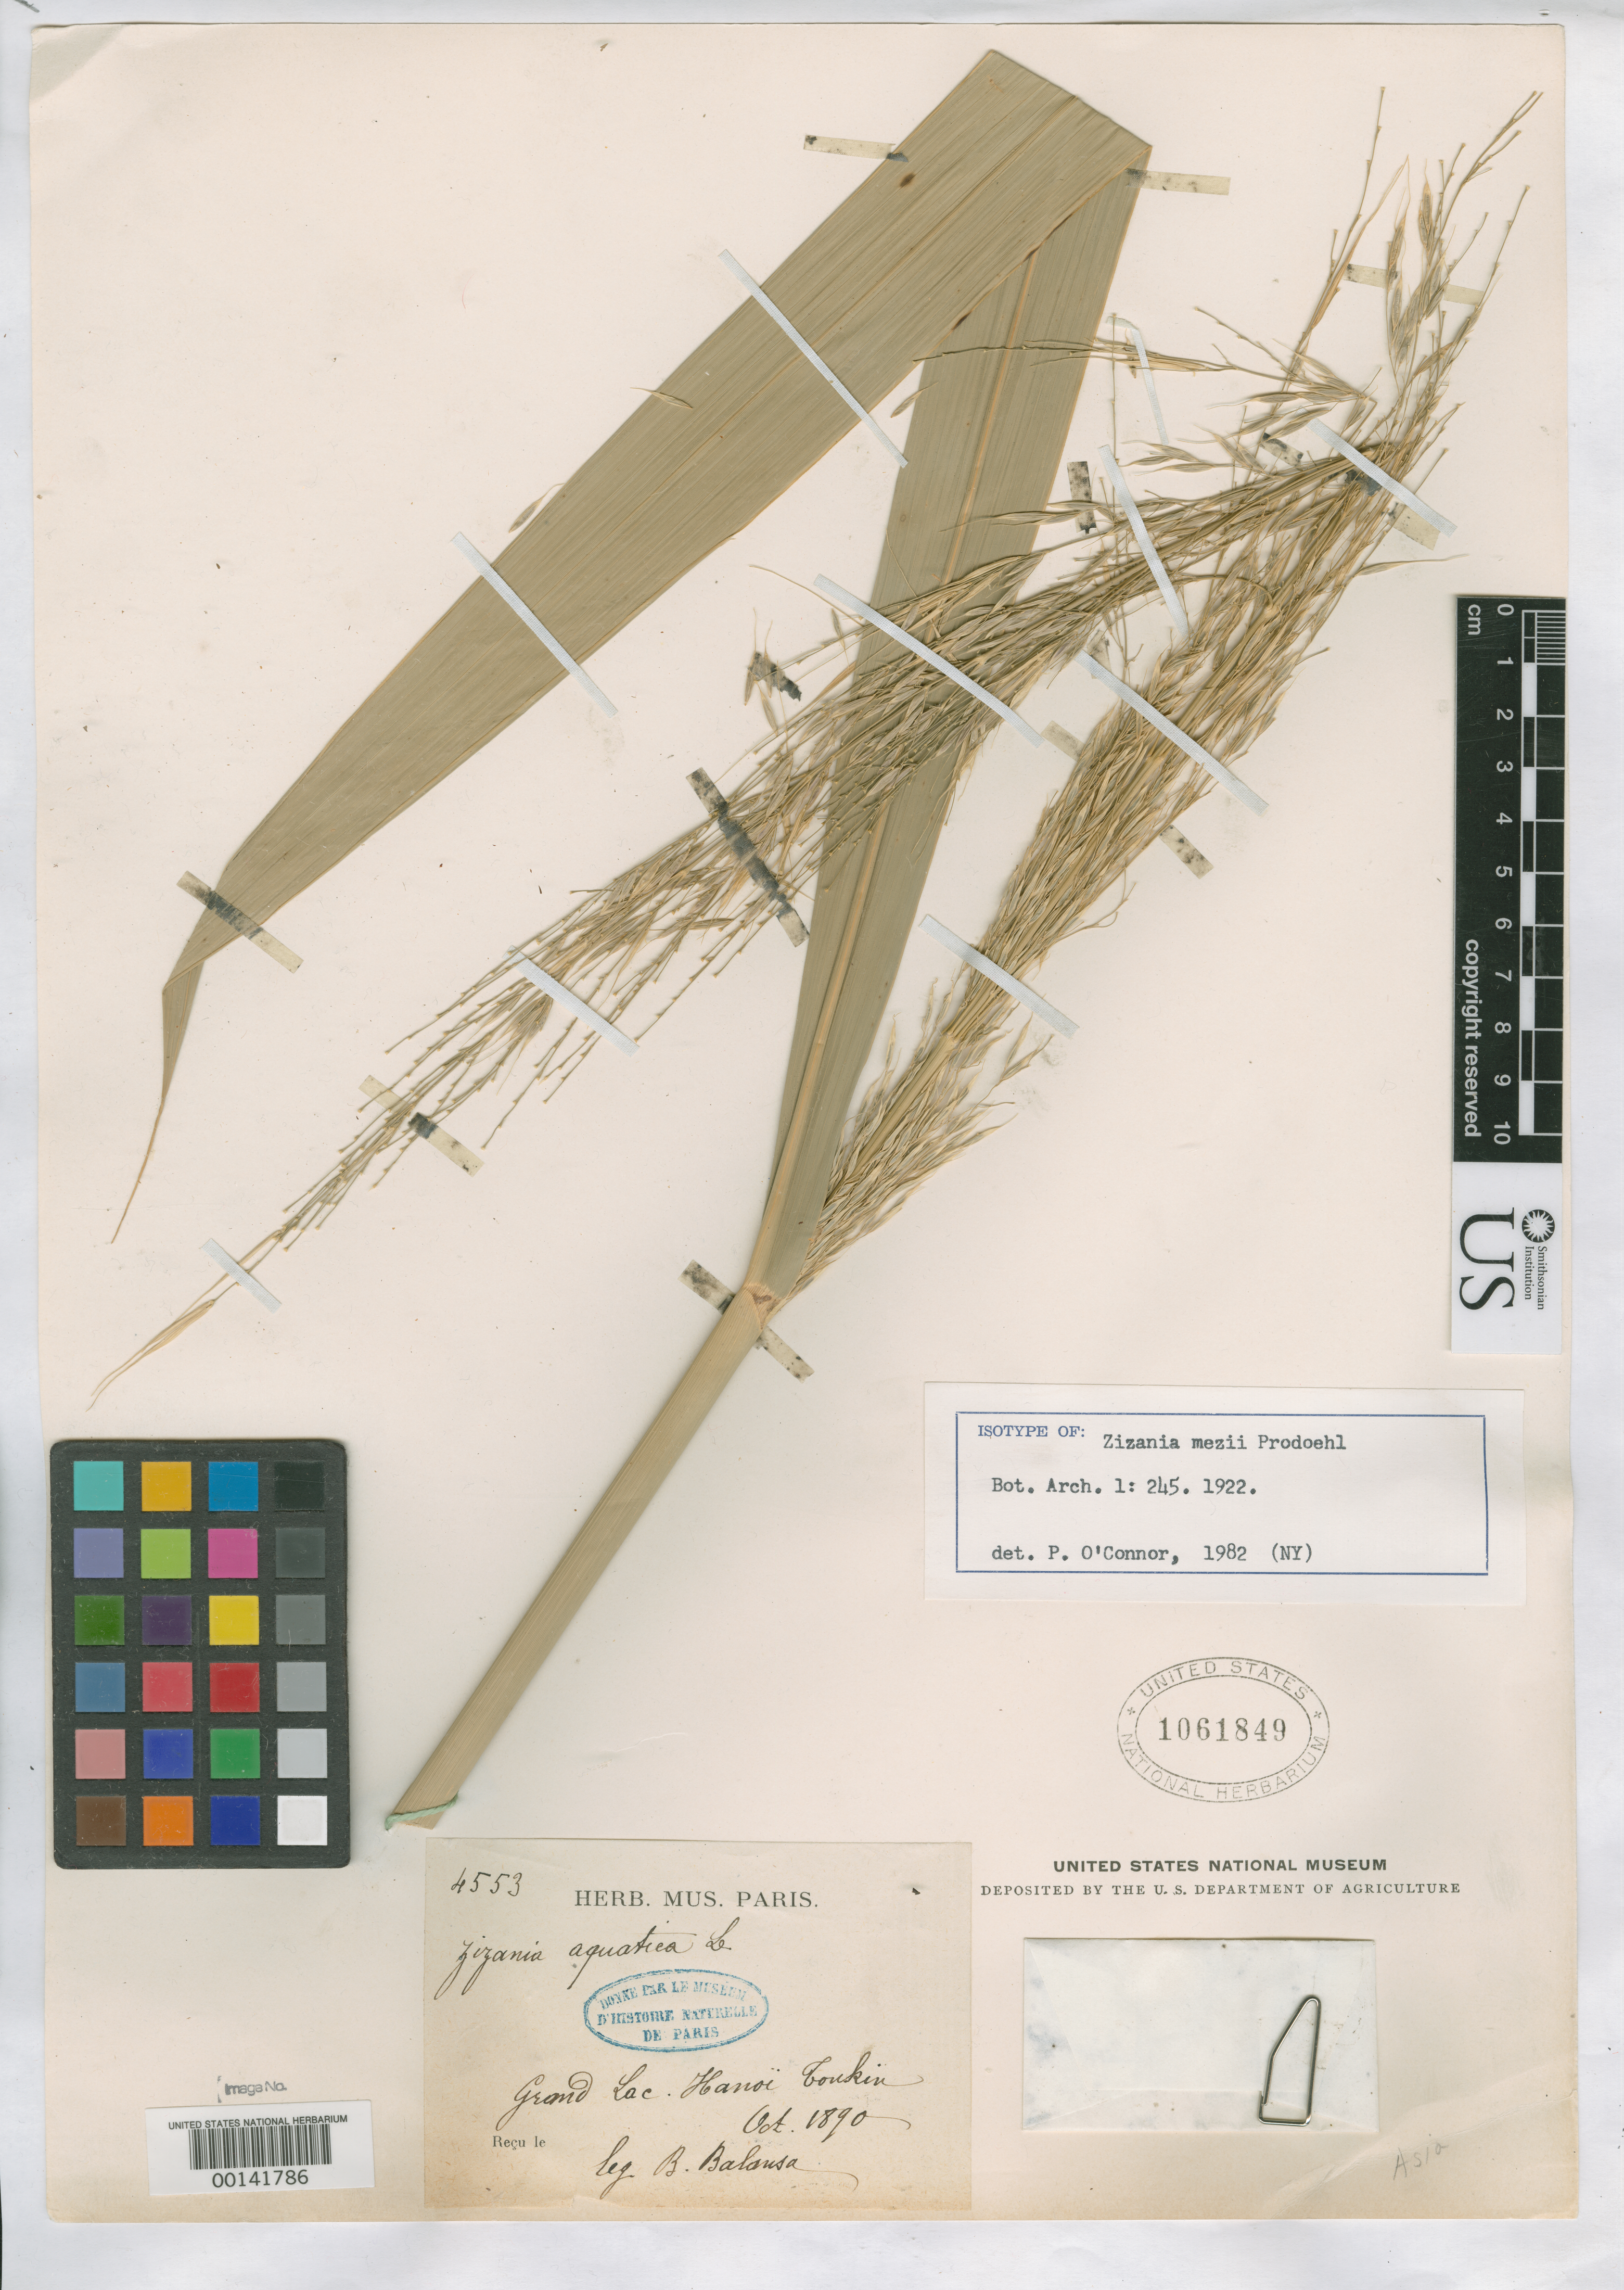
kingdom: Plantae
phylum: Tracheophyta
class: Liliopsida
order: Poales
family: Poaceae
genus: Zizania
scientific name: Zizania mezii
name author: Prod.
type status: Isotype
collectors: B. Balansa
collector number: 4993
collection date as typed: Oct 1890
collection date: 1890-10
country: Vietnam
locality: Tonkin, Grand Lac., Hanoi.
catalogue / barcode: US 1061849